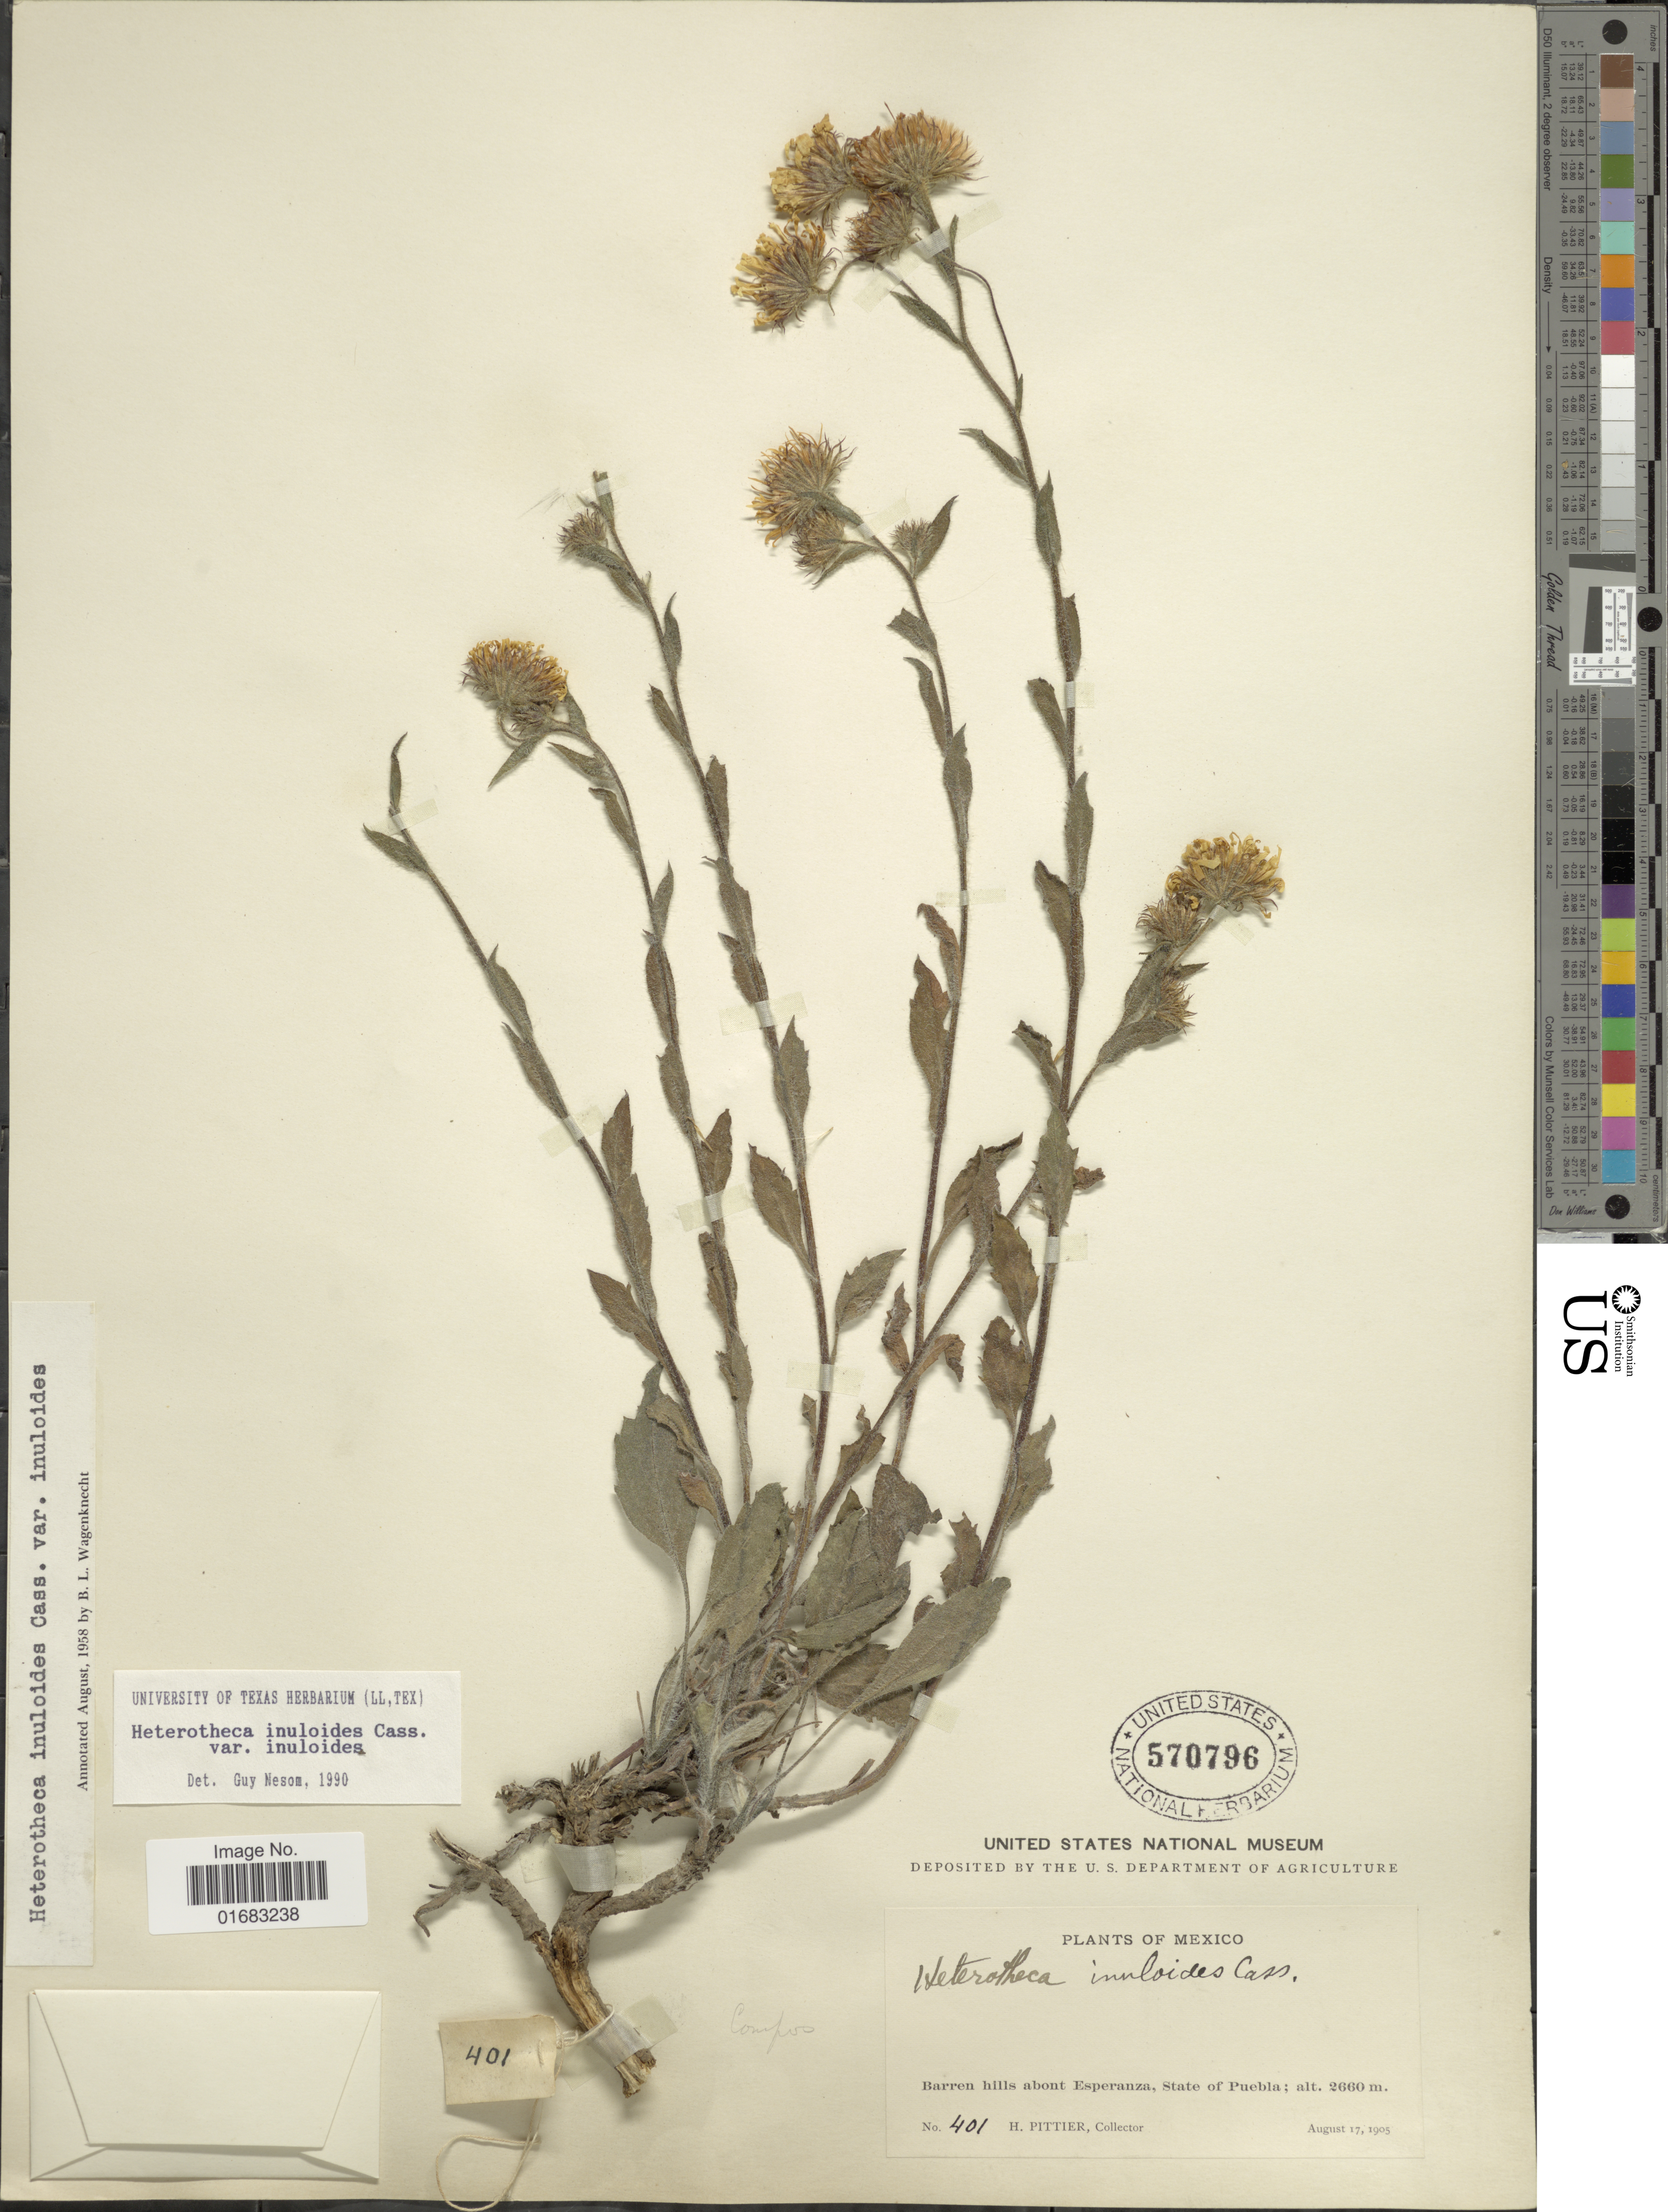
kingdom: Plantae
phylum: Tracheophyta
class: Magnoliopsida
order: Asterales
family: Asteraceae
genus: Heterotheca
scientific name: Heterotheca inuloides var. inuloides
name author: Cass.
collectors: H. F. Pittier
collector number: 401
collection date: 1905-08-17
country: Mexico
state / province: Puebla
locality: Mexico. Barren hills abont Esperanza, State of Puebla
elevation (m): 2660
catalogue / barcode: US 570796